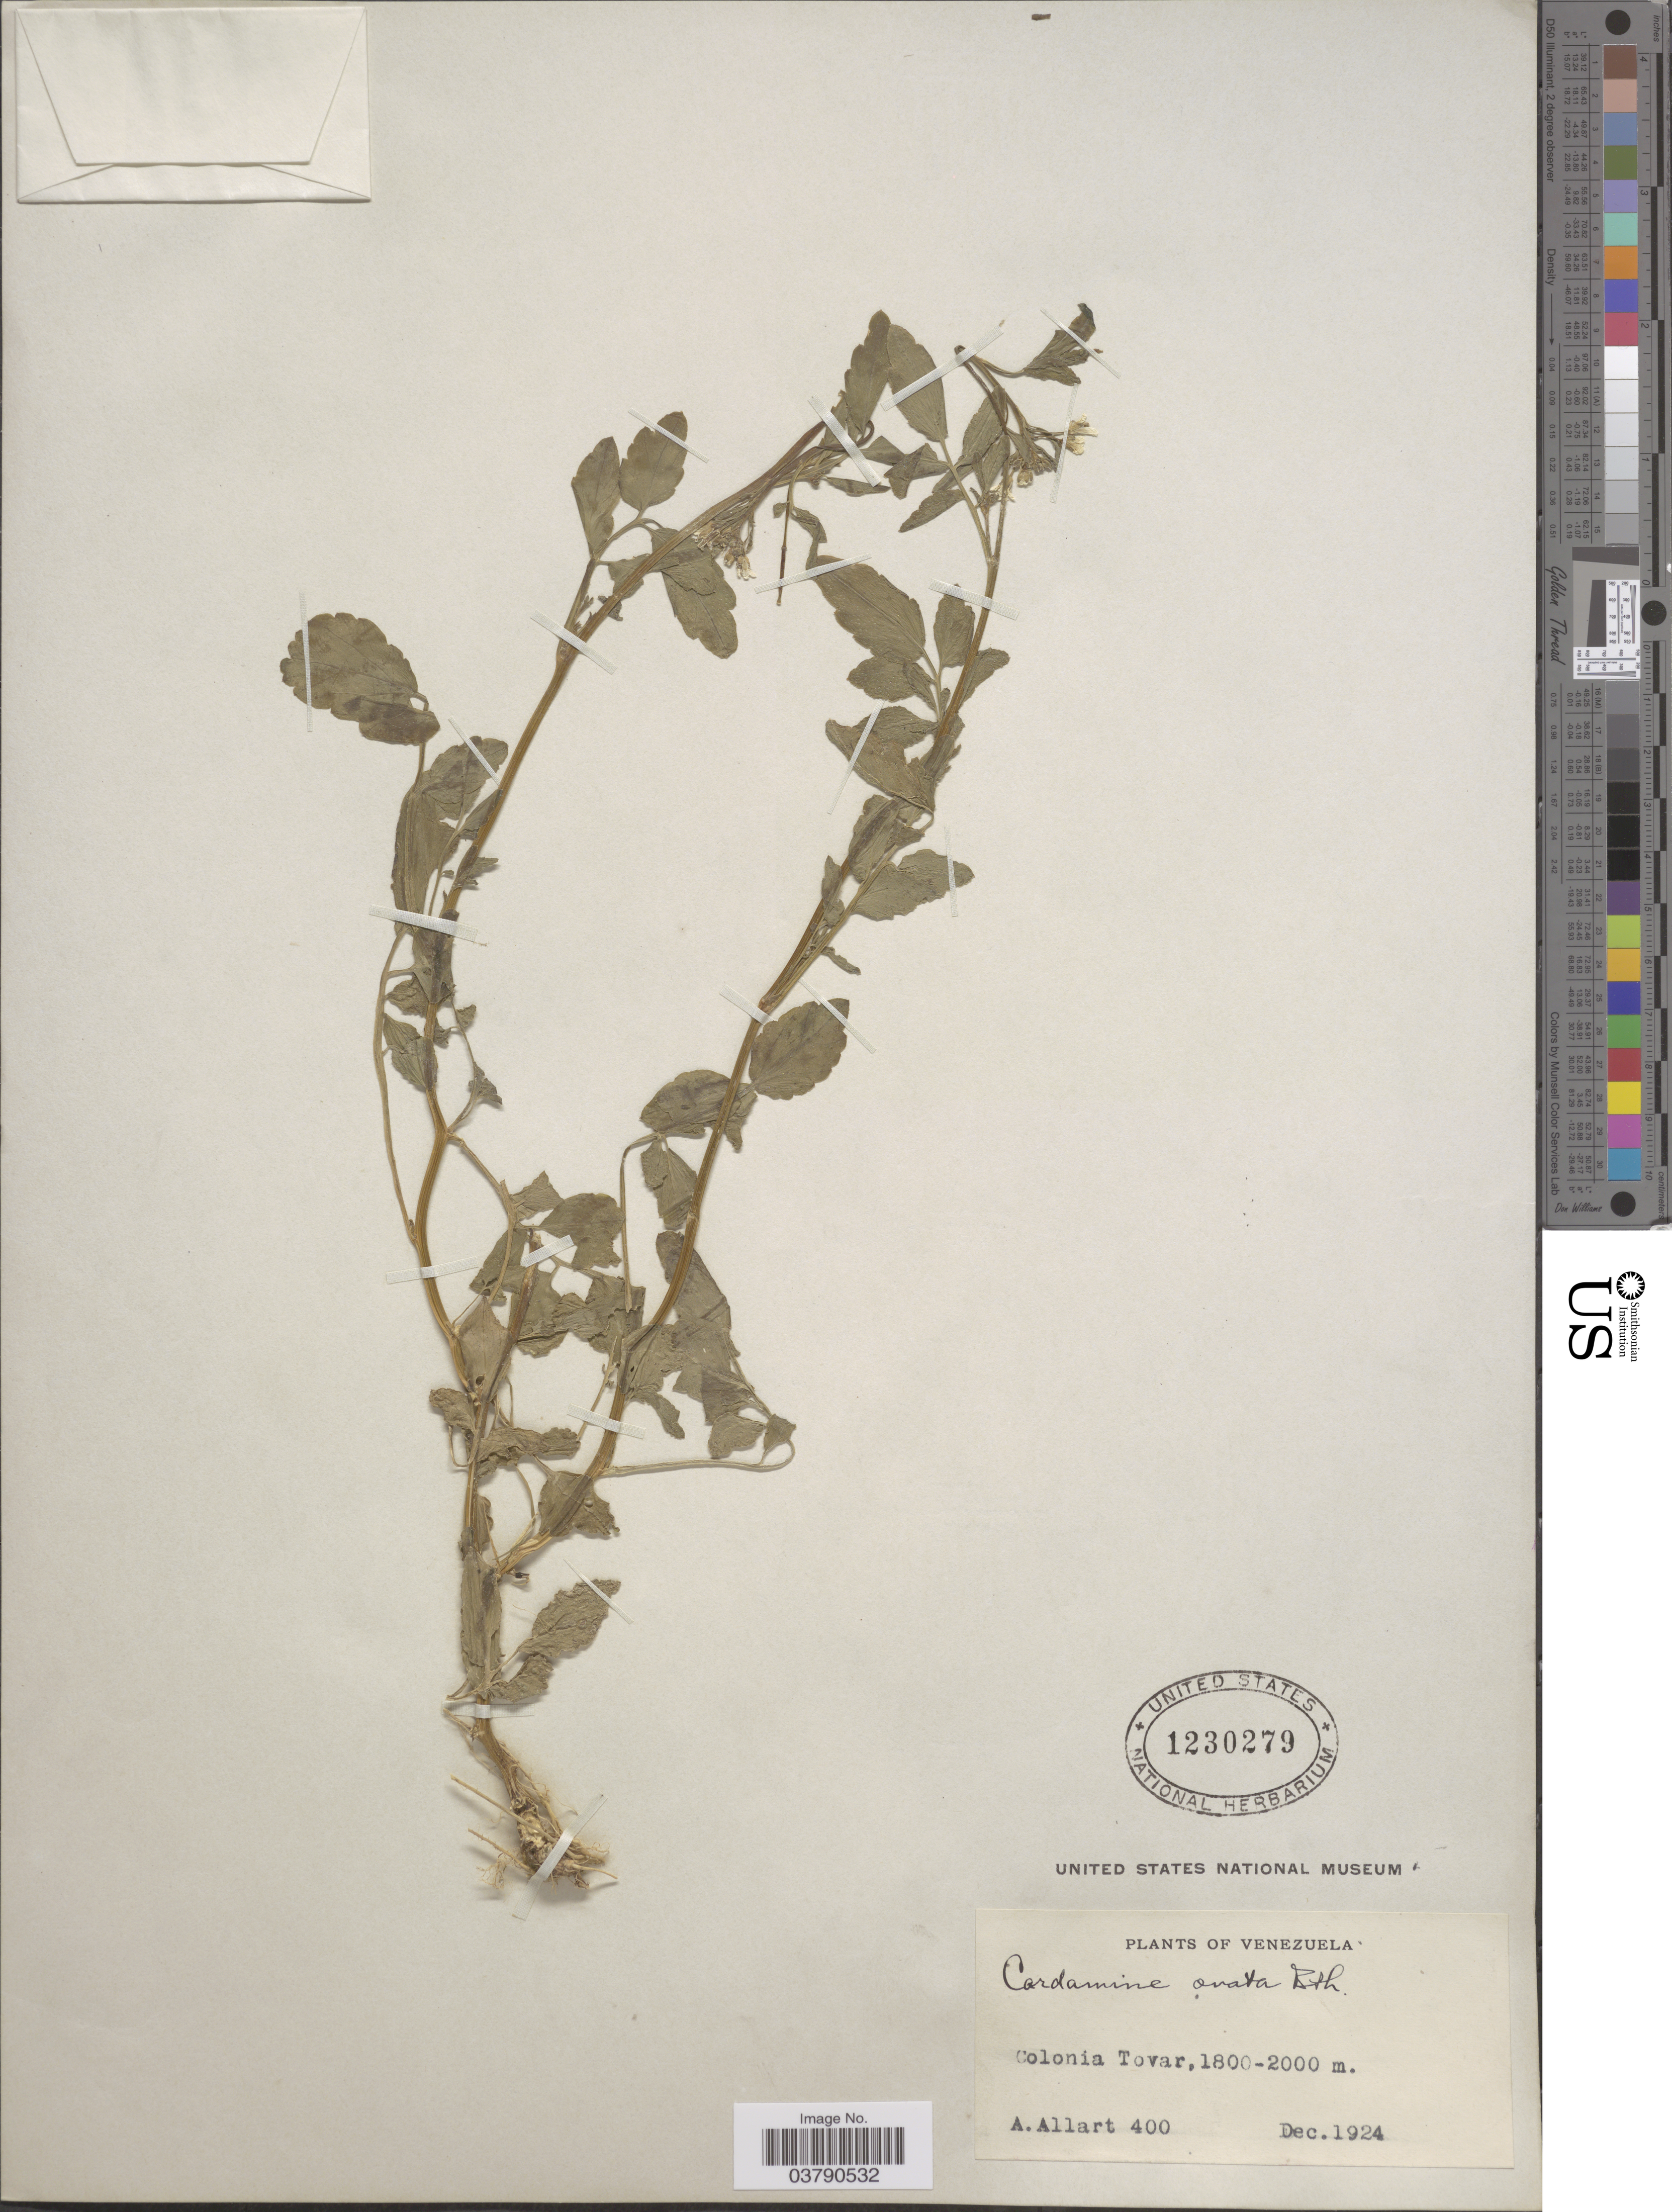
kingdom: Plantae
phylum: Tracheophyta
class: Magnoliopsida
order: Brassicales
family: Brassicaceae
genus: Cardamine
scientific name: Cardamine ovata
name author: Benth.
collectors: A. Allart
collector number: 400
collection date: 1924-12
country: Venezuela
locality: Colonia Tovar.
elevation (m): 1800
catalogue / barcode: US 1230279